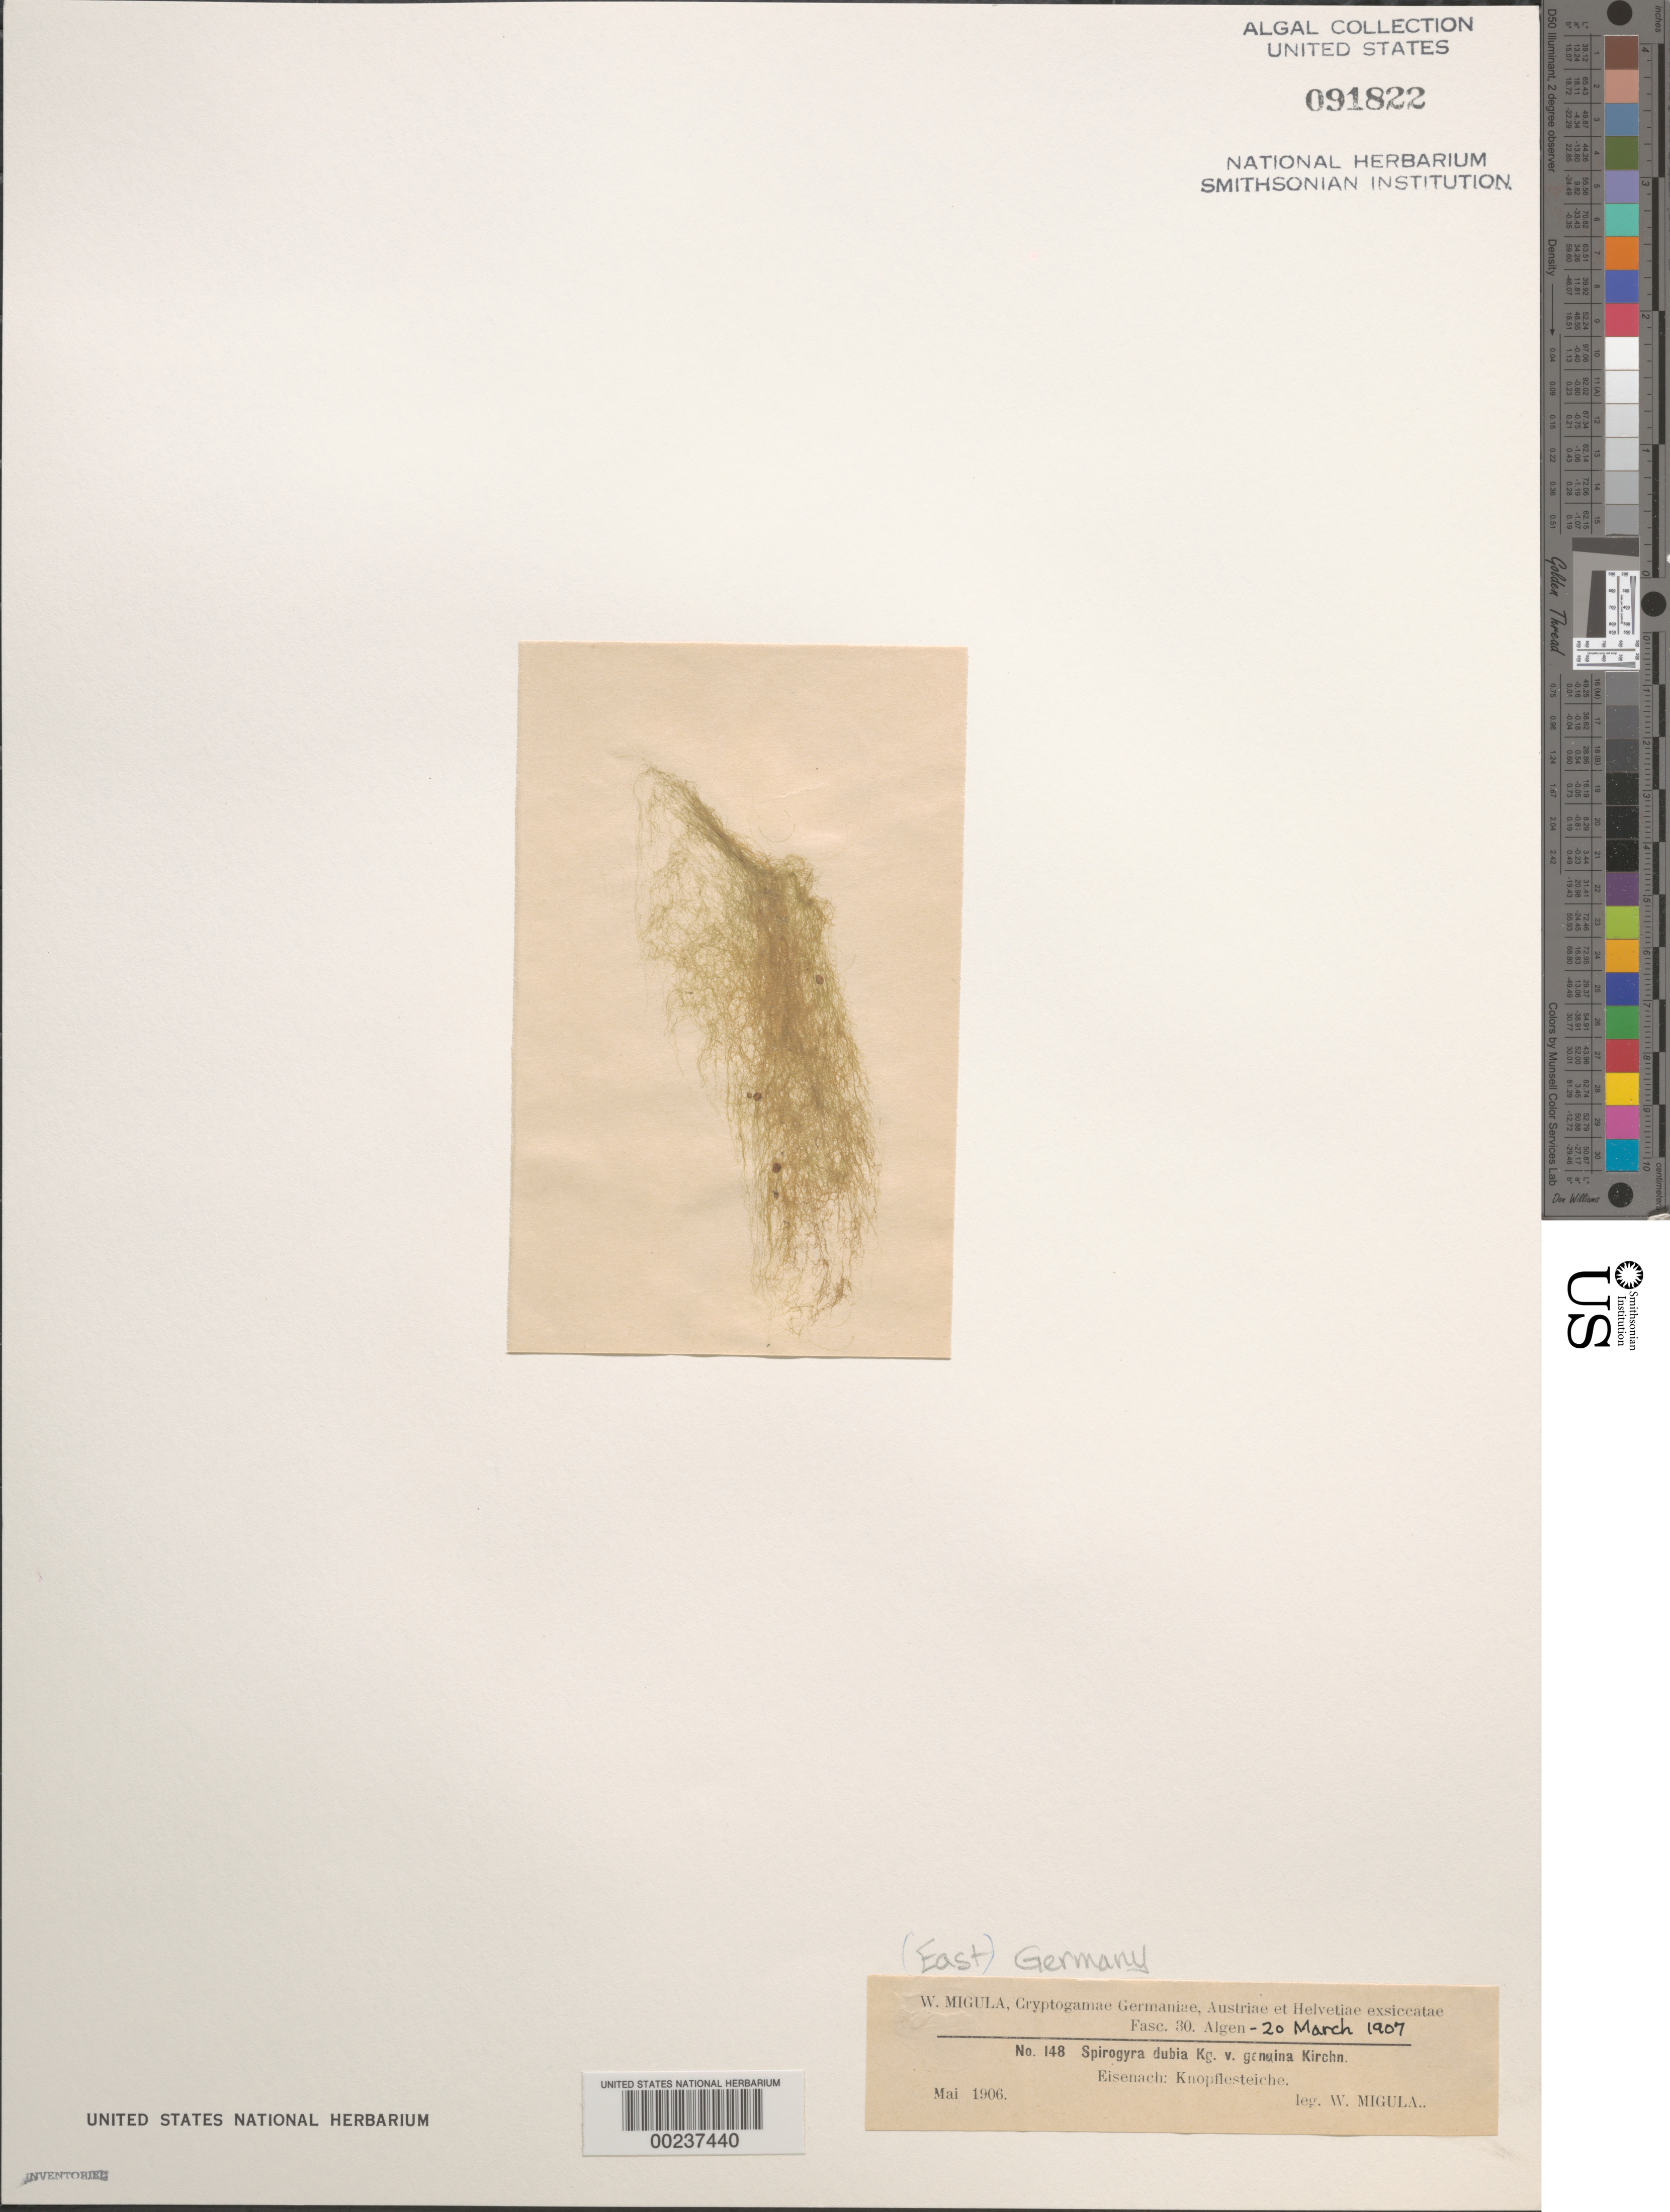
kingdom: Plantae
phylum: Charophyta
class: Zygnematophyceae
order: Zygnematales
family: Zygnemataceae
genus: Spirogyra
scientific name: Spirogyra dubia var. genuina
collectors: W. Migula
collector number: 148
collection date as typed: May 1906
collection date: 1906-05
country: Germany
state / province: Sachsen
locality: Erfurt District. Eisenach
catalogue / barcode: US 91822